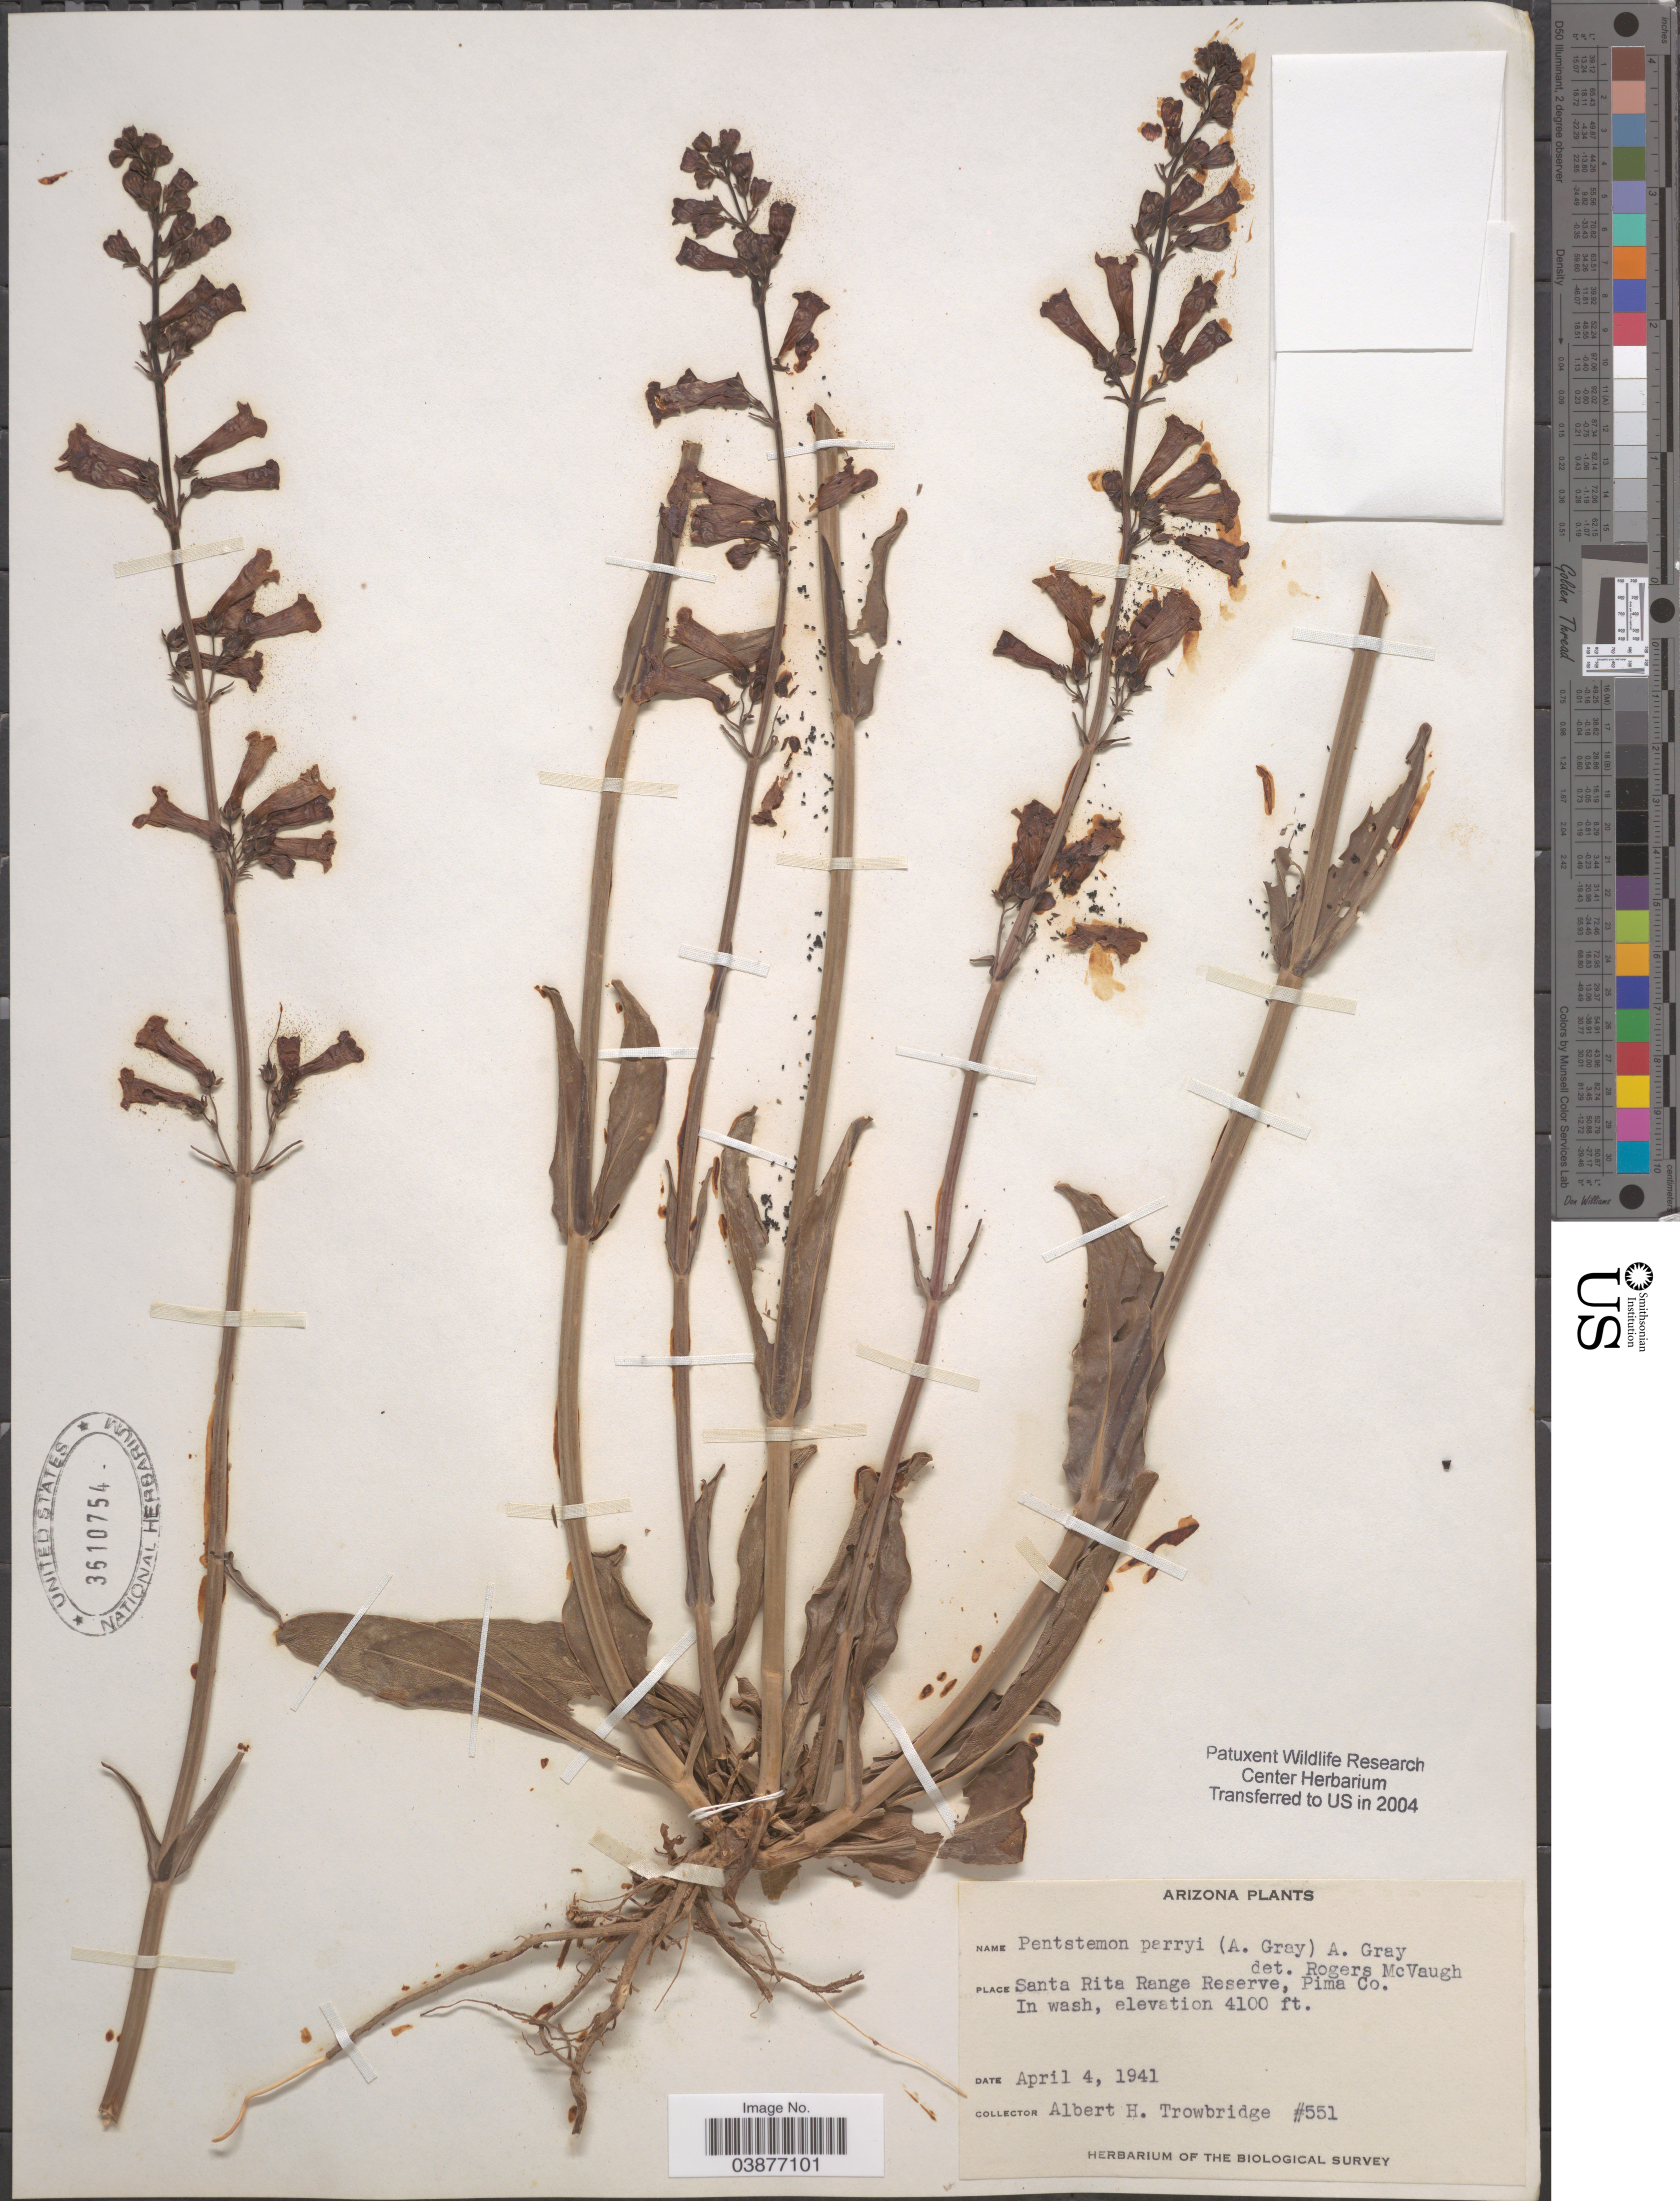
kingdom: Plantae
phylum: Tracheophyta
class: Magnoliopsida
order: Lamiales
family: Plantaginaceae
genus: Penstemon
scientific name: Penstemon parryi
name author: A. Gray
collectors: A. H. Trowbridge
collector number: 551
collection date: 1941-04-04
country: United States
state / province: Arizona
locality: Santa Rita Range Reserve, Pima Co.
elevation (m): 1250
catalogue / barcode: US 3610754